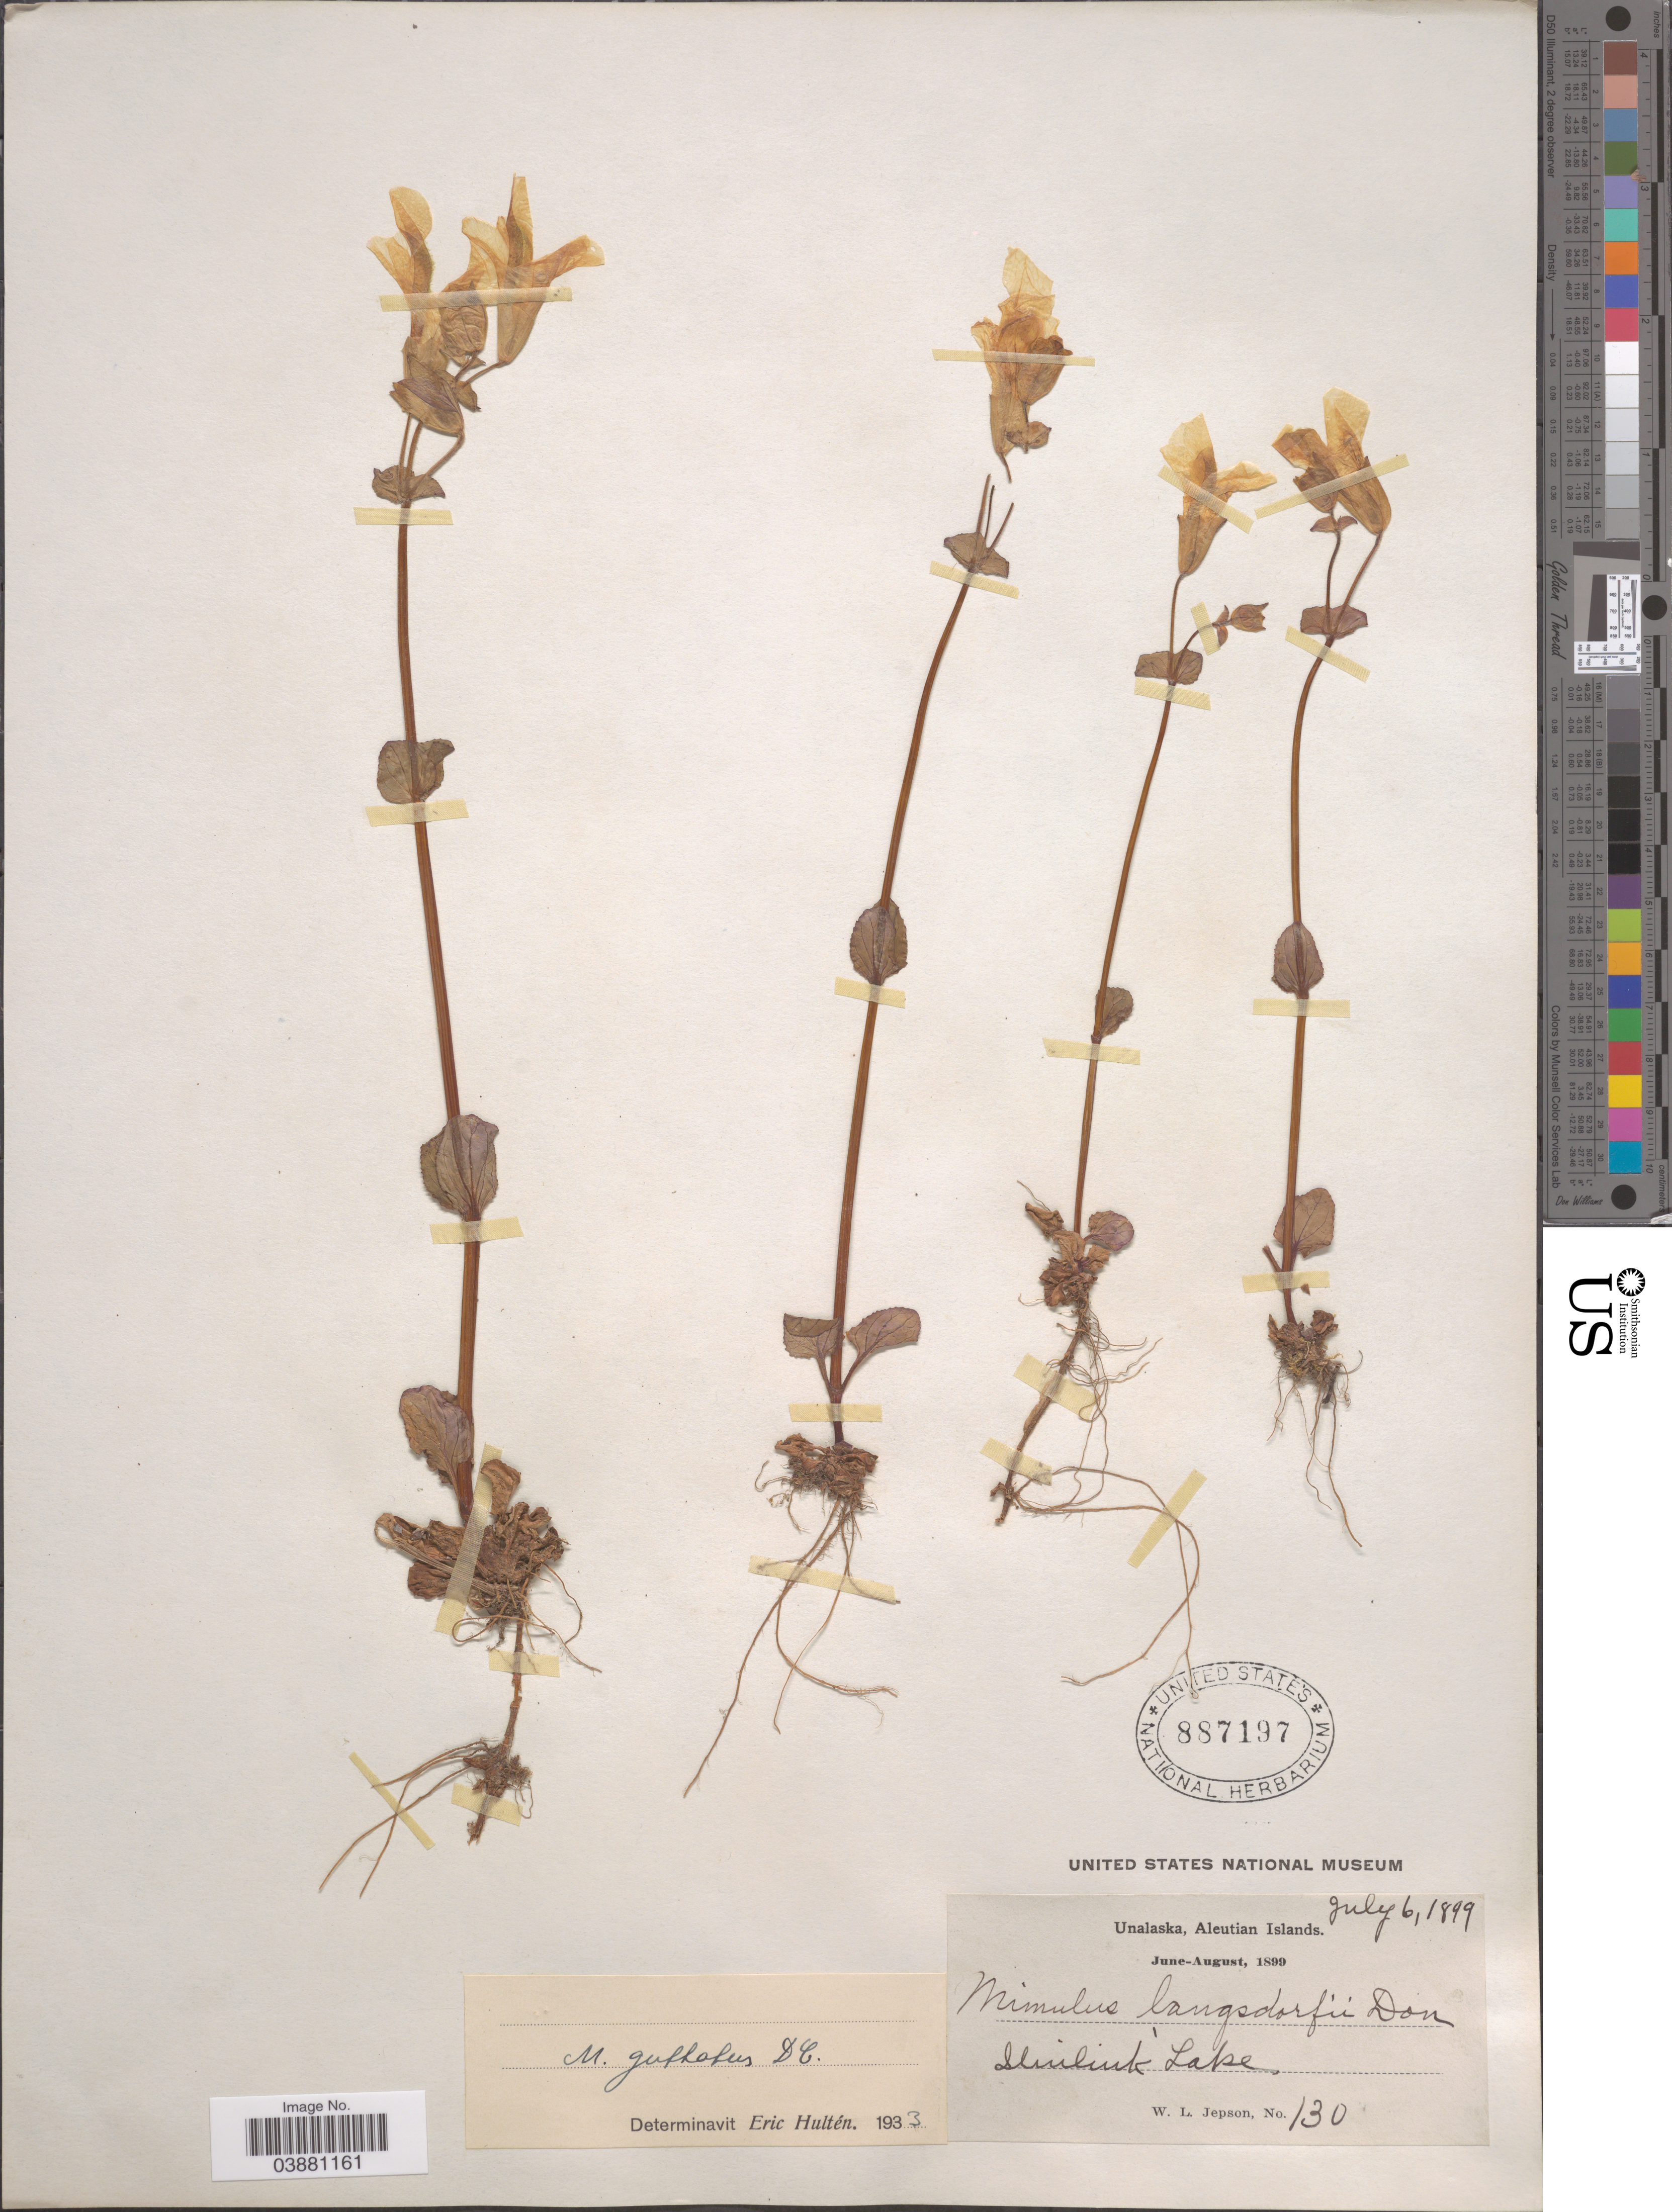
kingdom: Plantae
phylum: Tracheophyta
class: Magnoliopsida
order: Lamiales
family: Phrymaceae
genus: Mimulus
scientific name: Mimulus guttatus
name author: DC.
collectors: W. L. Jepson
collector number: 130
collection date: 1899-07-06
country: United States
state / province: Alaska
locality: Unalaska, Aleutian Islands. Iliuliuk Lake.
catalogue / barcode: US 887197